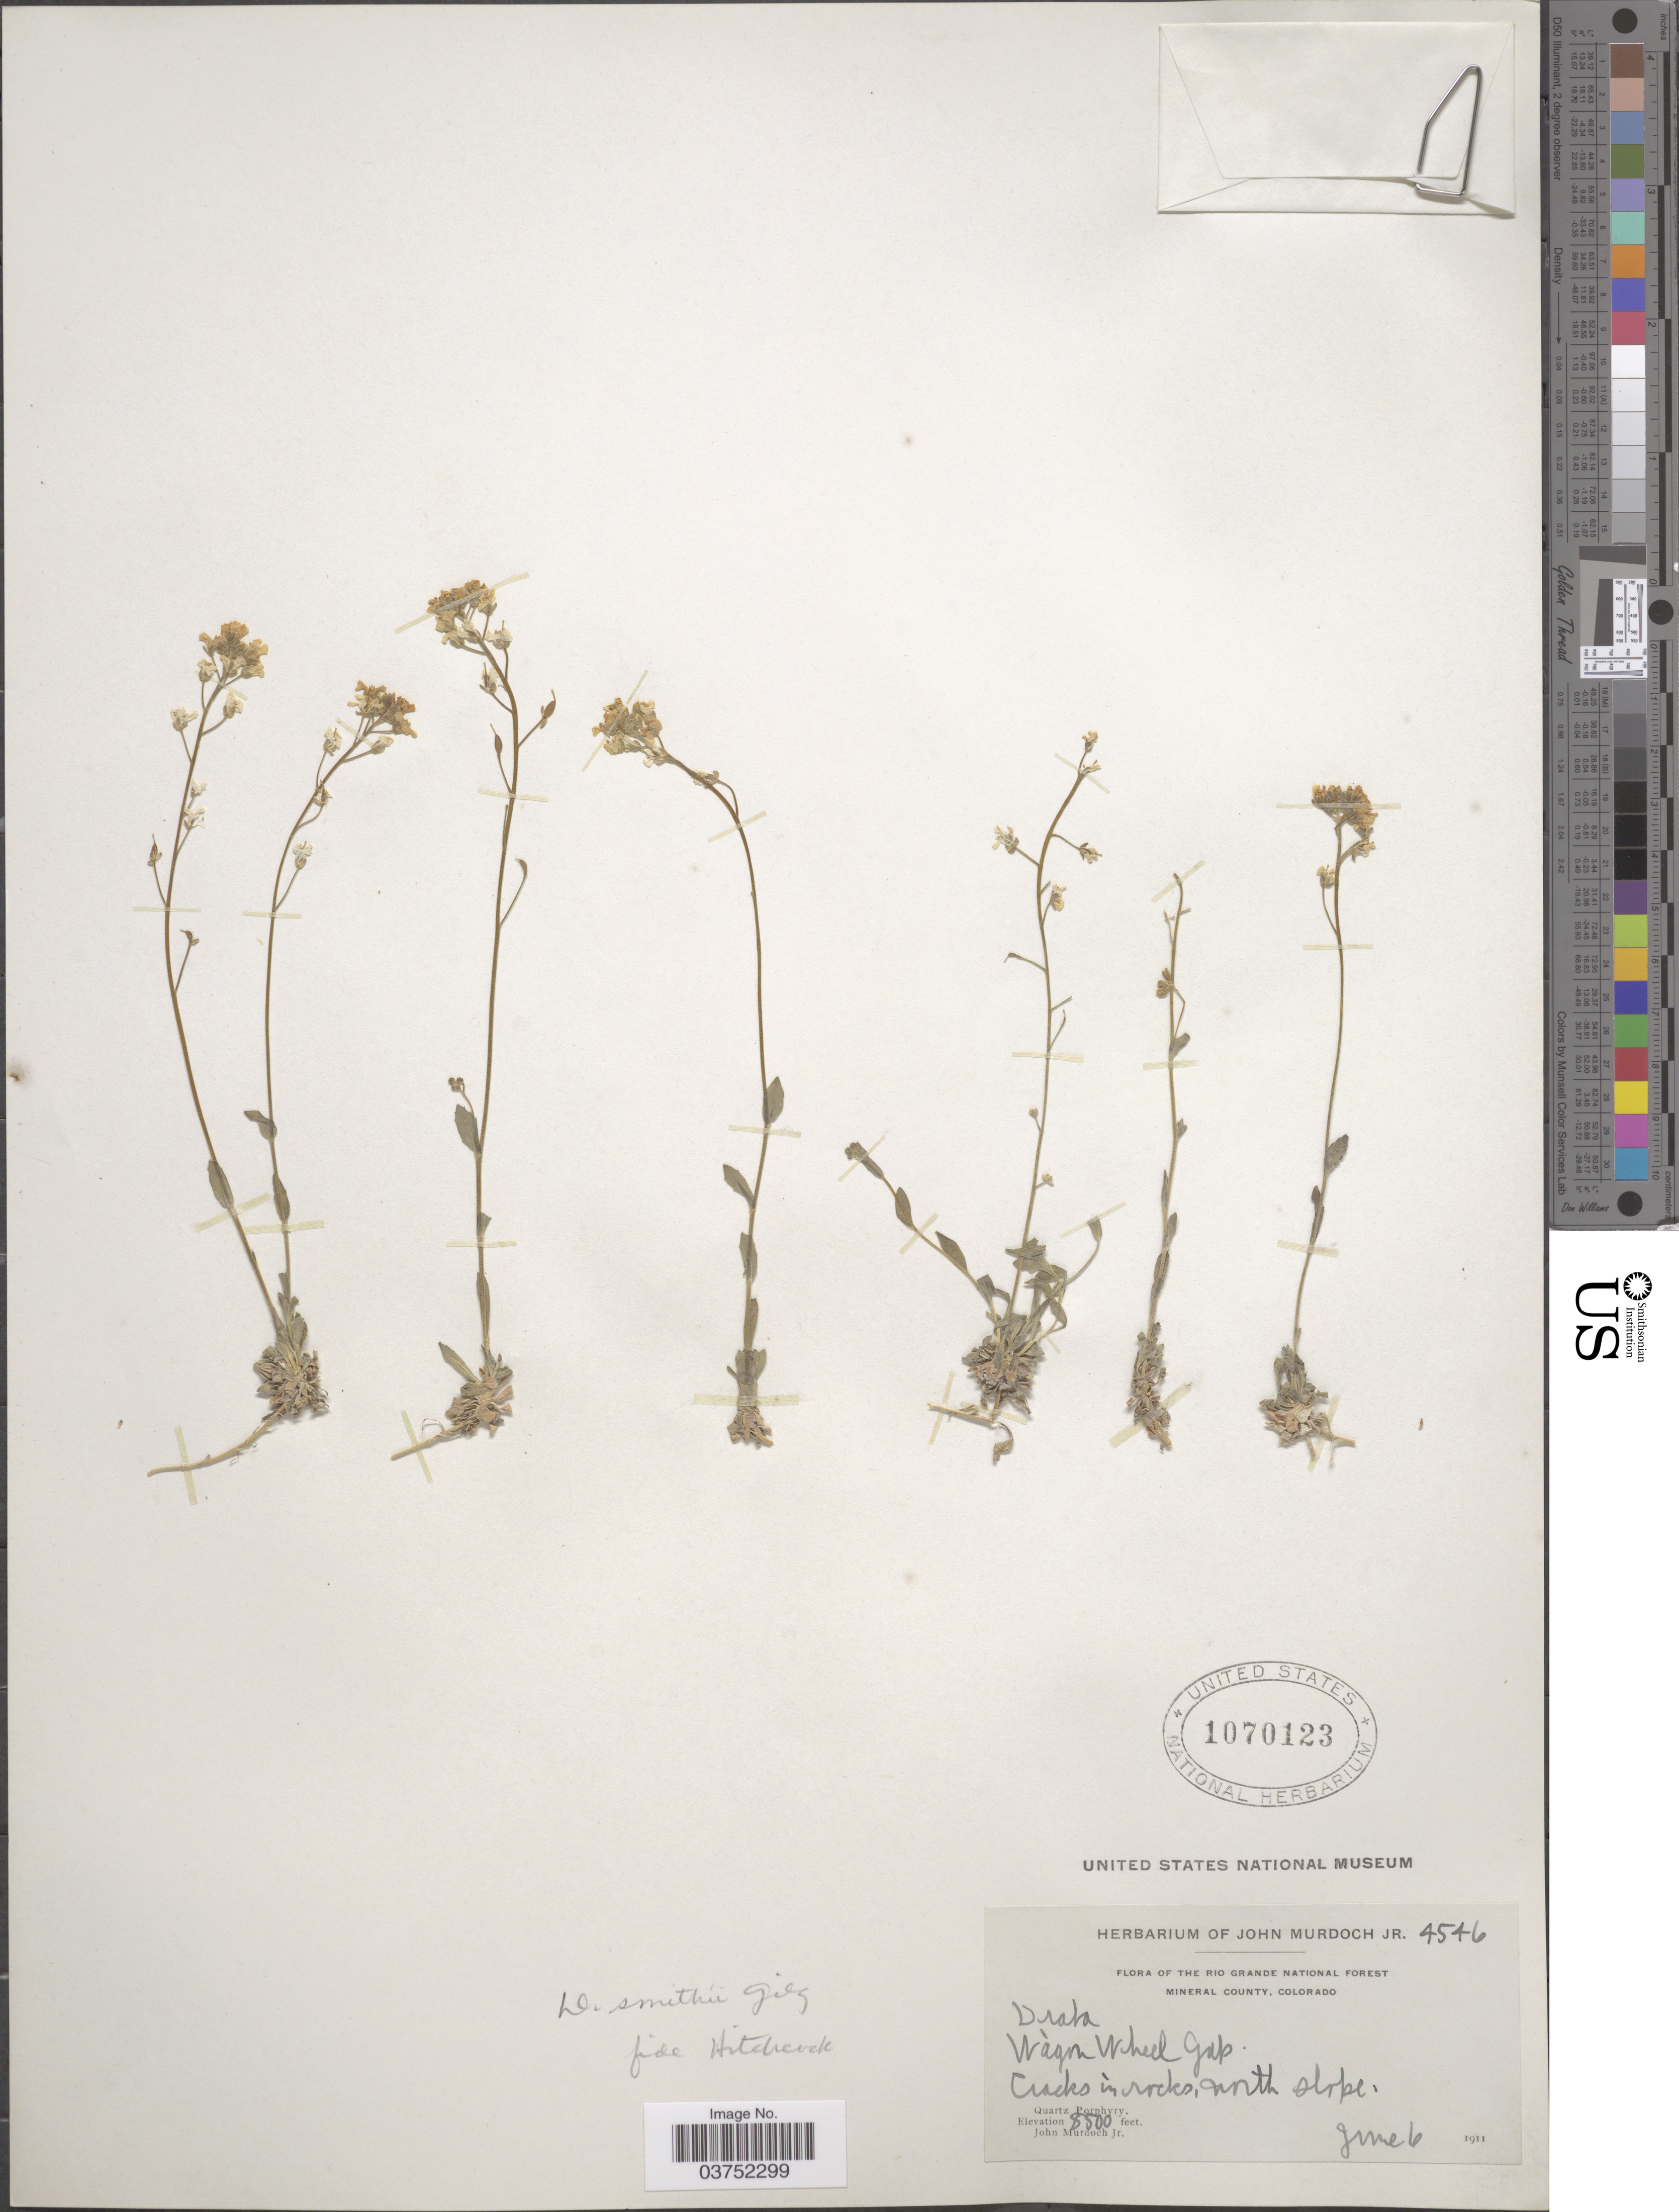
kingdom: Plantae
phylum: Tracheophyta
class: Magnoliopsida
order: Brassicales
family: Brassicaceae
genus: Draba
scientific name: Draba smithii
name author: (A. Gray) Gilg & O.E. Schulz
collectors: J. Murdoch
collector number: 4546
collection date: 1911-06-06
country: United States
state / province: Colorado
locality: Rio Grande National Forest. Mineral County. Cracks in rocks, north slope. Wagon Wheel Gap.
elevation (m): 2591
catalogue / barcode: US 1070123